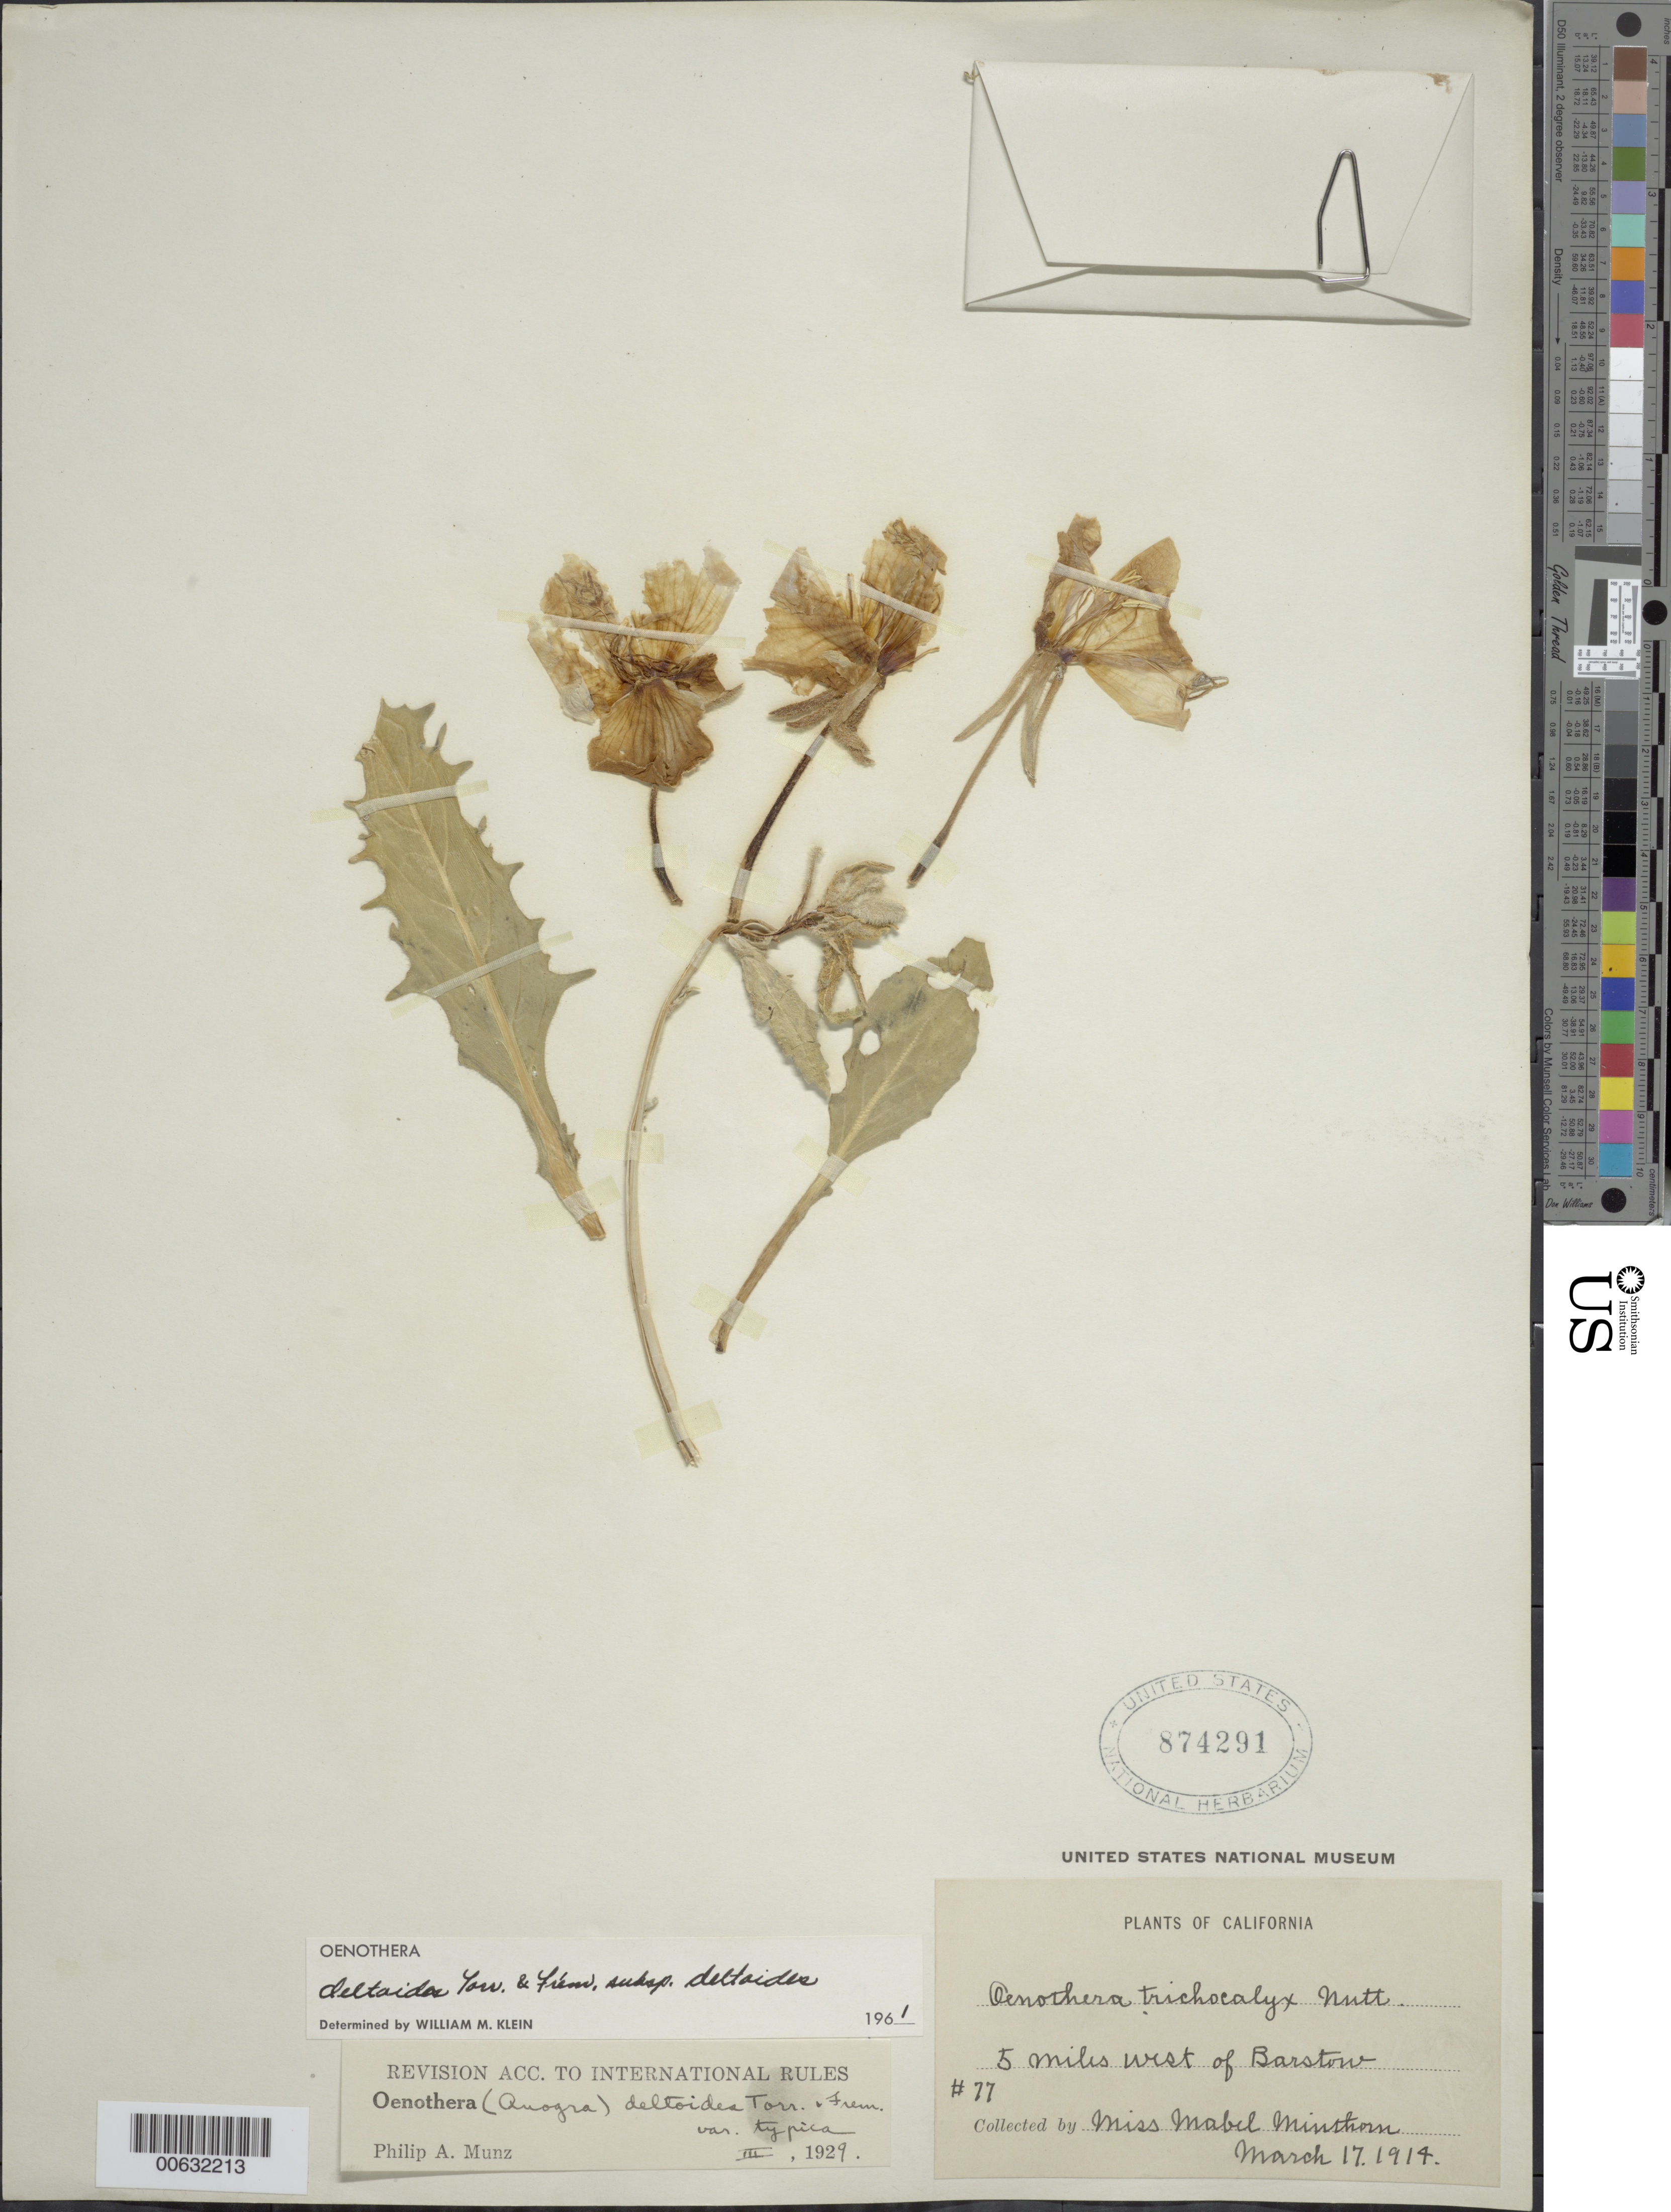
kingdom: Plantae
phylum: Tracheophyta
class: Magnoliopsida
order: Myrtales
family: Onagraceae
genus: Oenothera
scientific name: Oenothera deltoides subsp. deltoides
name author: Torr. & Frém.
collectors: M. Minstron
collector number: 77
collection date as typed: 17 Mar 1914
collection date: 1914-03-17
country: United States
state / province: California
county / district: San Bernardino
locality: West of Barstow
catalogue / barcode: US 874291